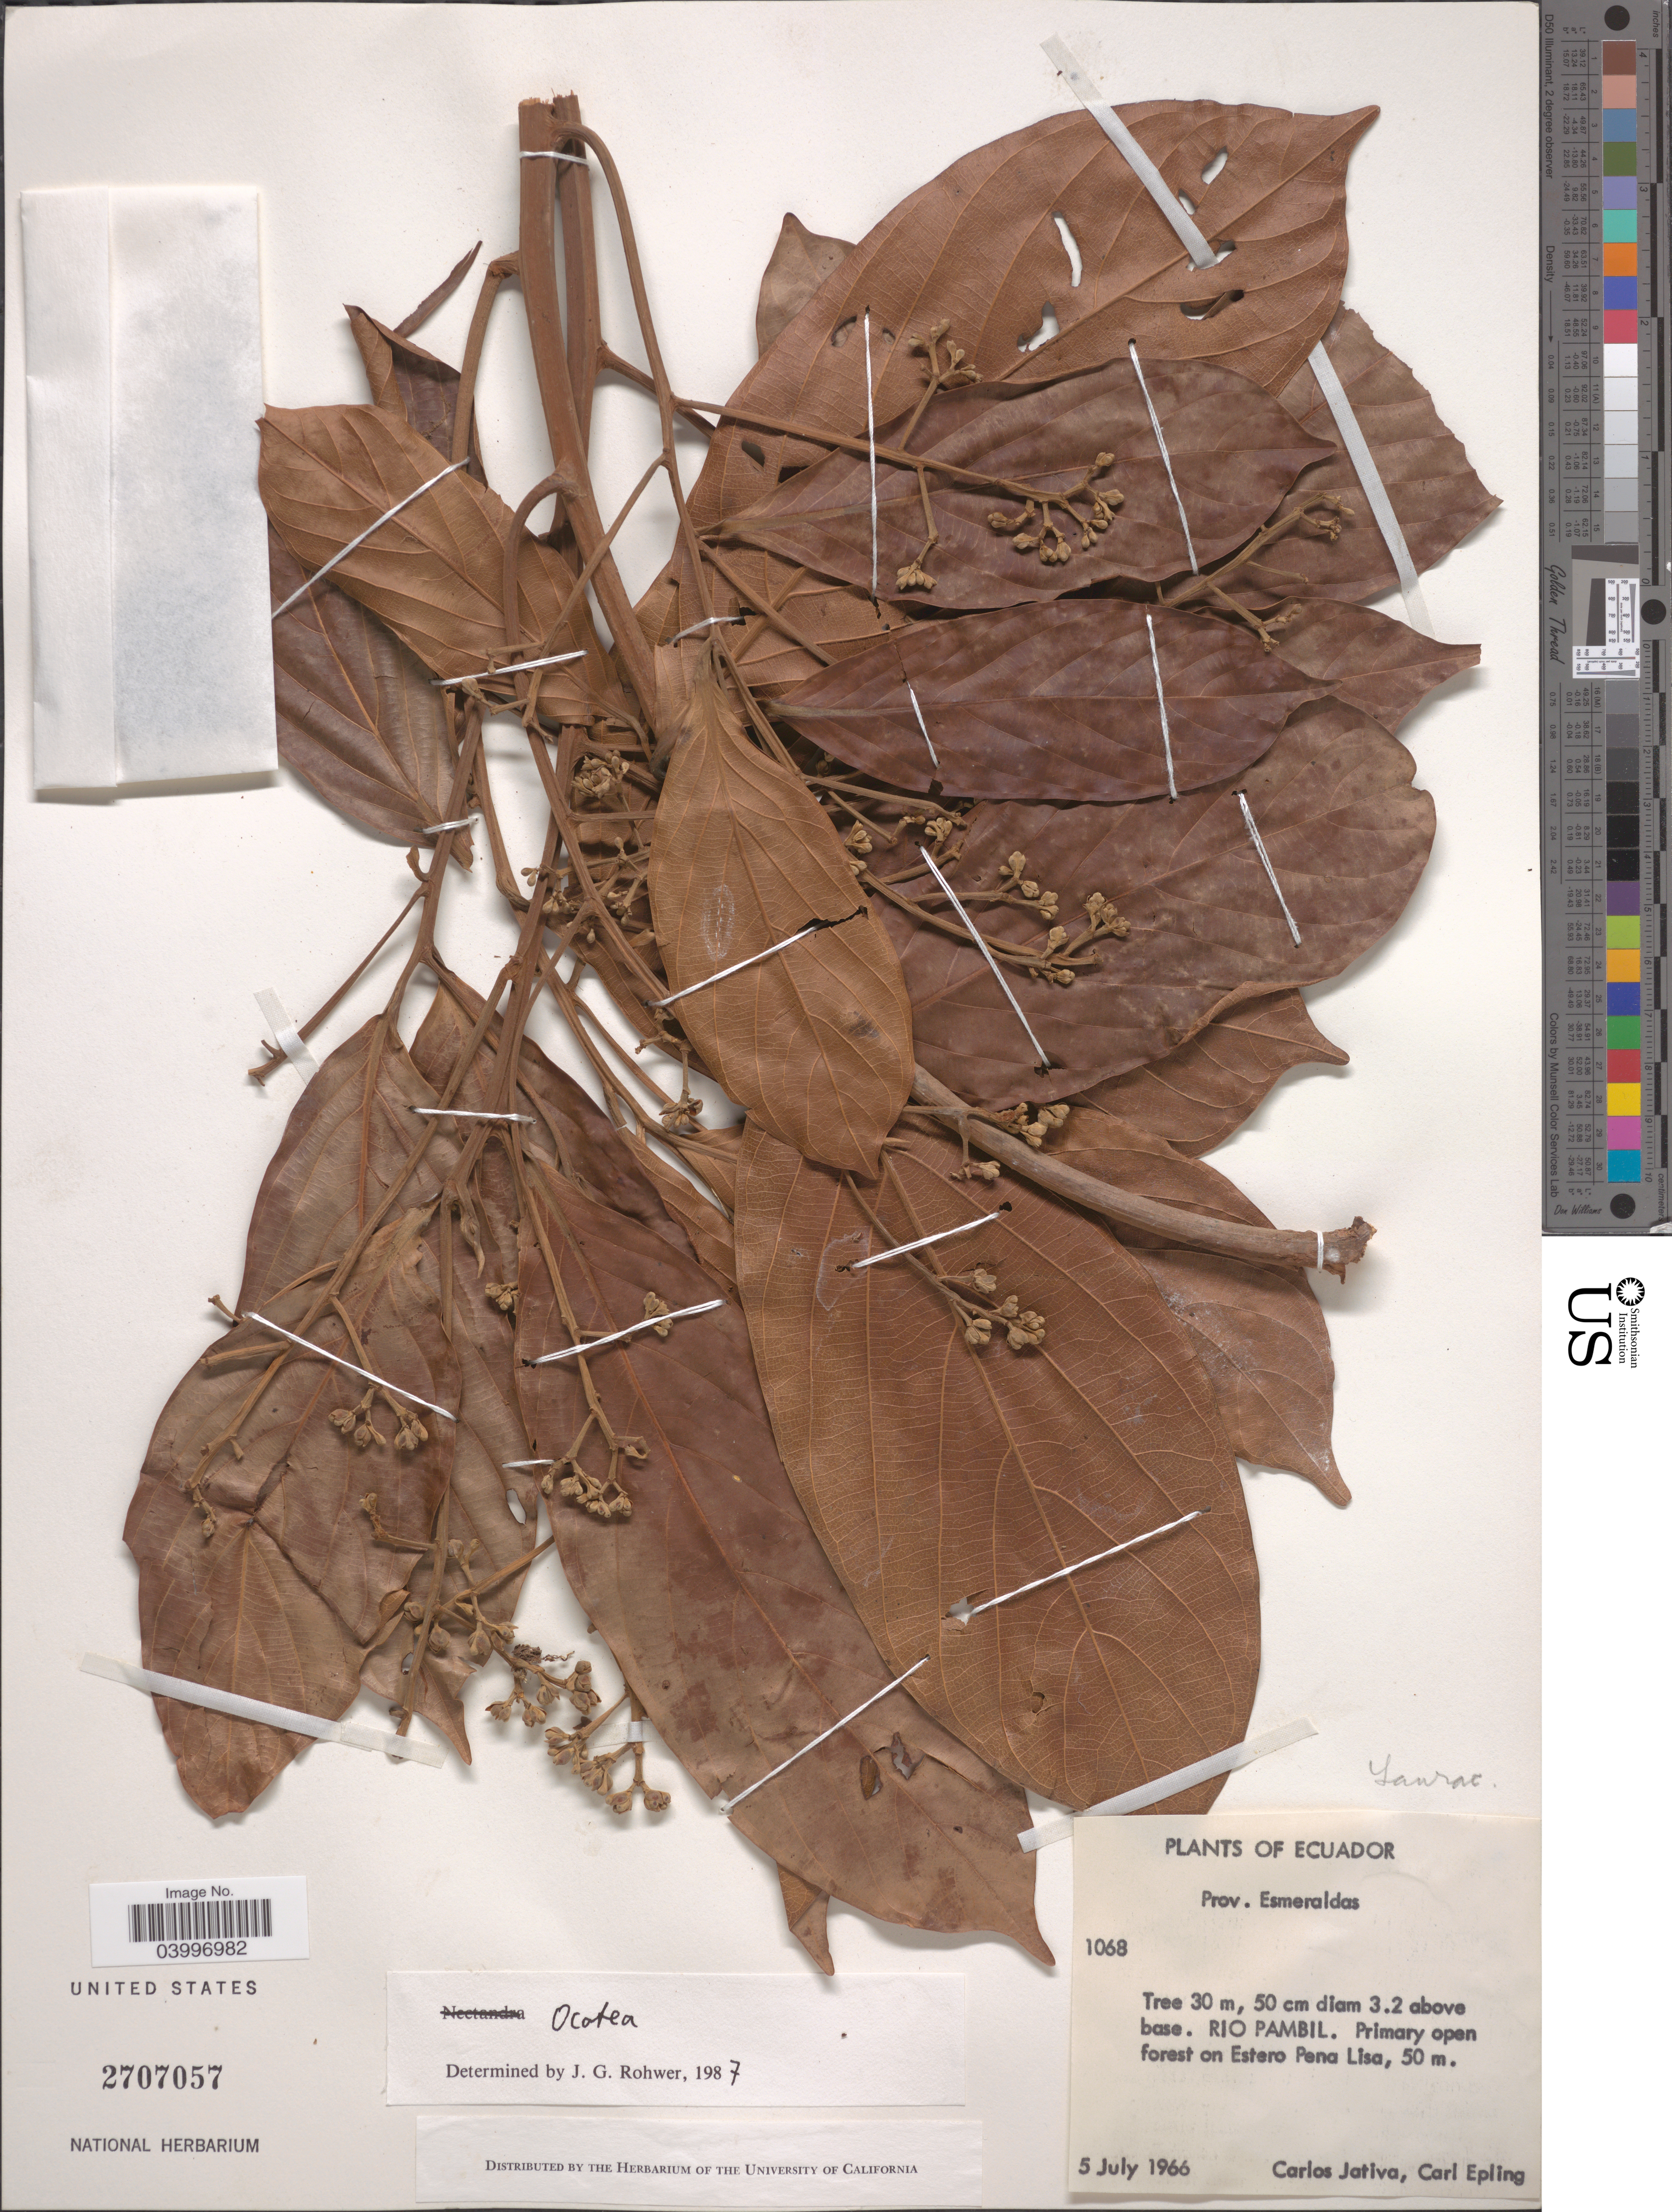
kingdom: Plantae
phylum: Tracheophyta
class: Magnoliopsida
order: Laurales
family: Lauraceae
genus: Ocotea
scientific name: Ocotea sp.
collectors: C. D. Játiva & C. C. Epling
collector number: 1068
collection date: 1966-07-05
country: Ecuador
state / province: Esmeraldas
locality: Above base. Rio Pambil. Primary open forest on Estero Pena Lisa.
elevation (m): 50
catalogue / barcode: US 2707057